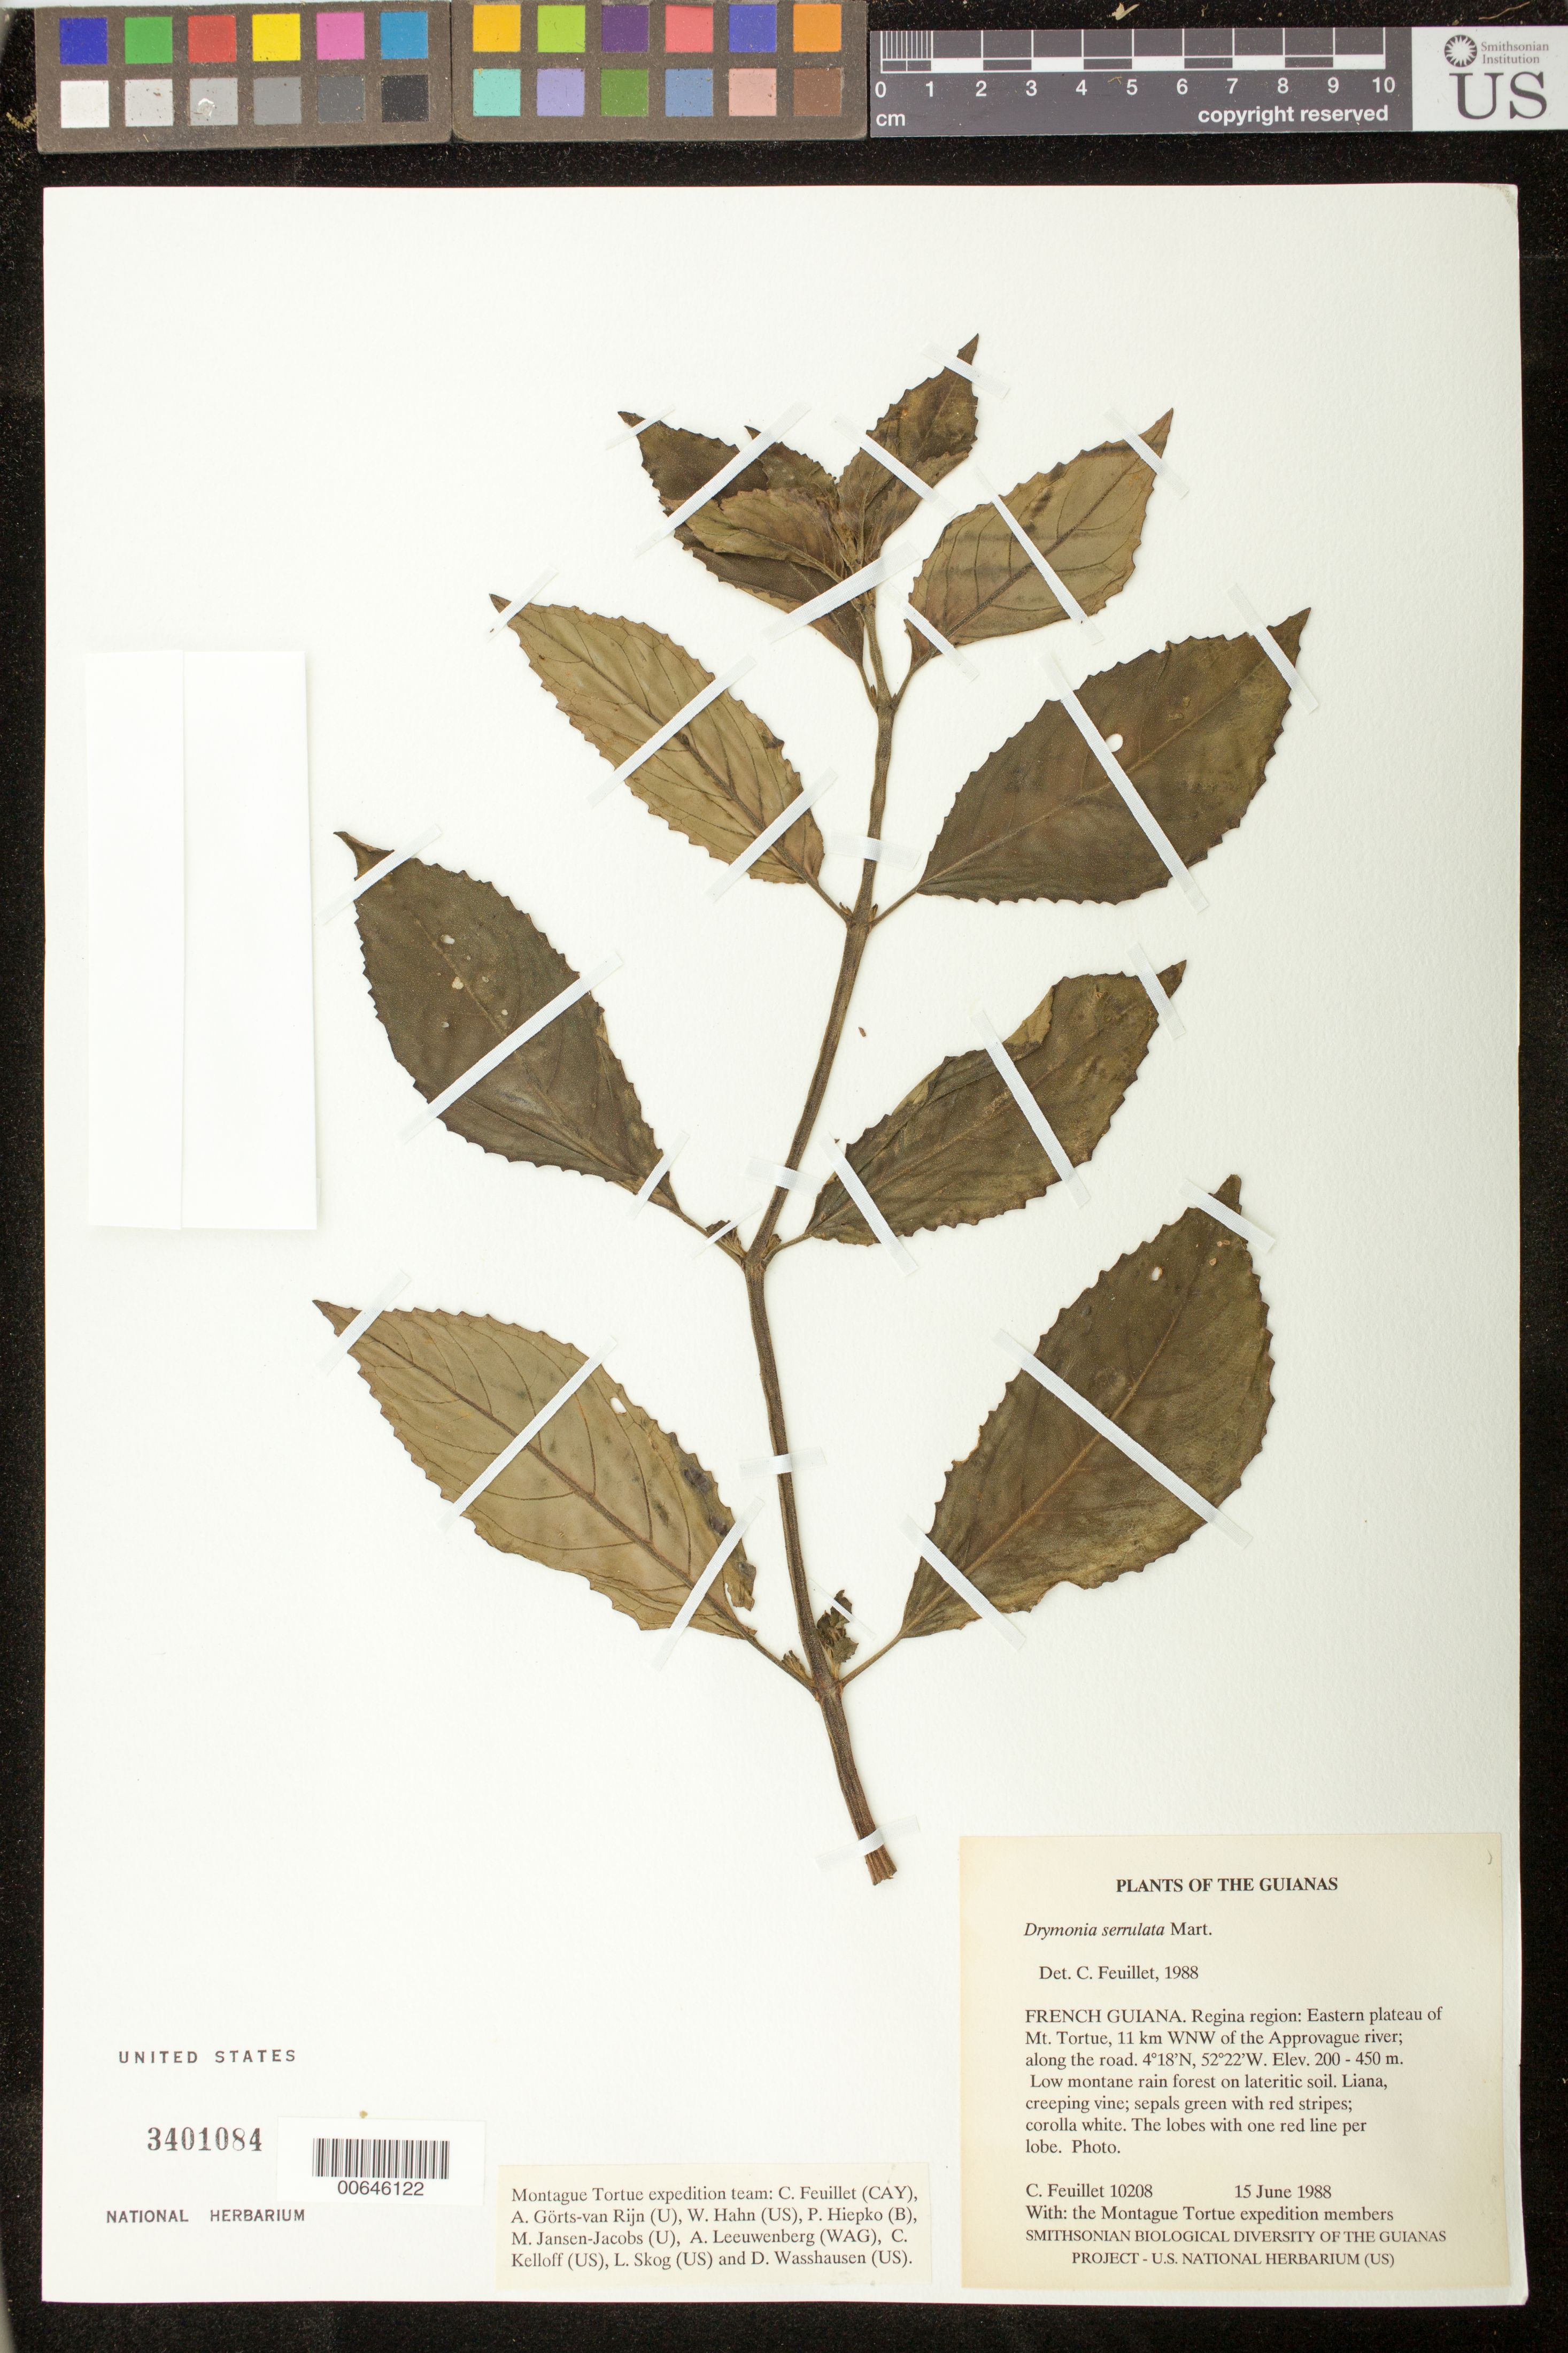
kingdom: Plantae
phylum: Tracheophyta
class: Magnoliopsida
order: Lamiales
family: Gesneriaceae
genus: Drymonia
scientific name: Drymonia serrulata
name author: (Jacq.) Mart.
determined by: Skog, Laurence E.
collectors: C. Feuillet & Montagne Torte Exped. members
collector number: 10208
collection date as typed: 15 Jun 1988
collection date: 1988-06-15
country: French Guiana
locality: Régina, eastern plateau of Mt Tortue, 11 km WNW of Approuague River; along the road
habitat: Low montane rain forest on lateritic soil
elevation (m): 200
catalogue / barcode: US 3401084